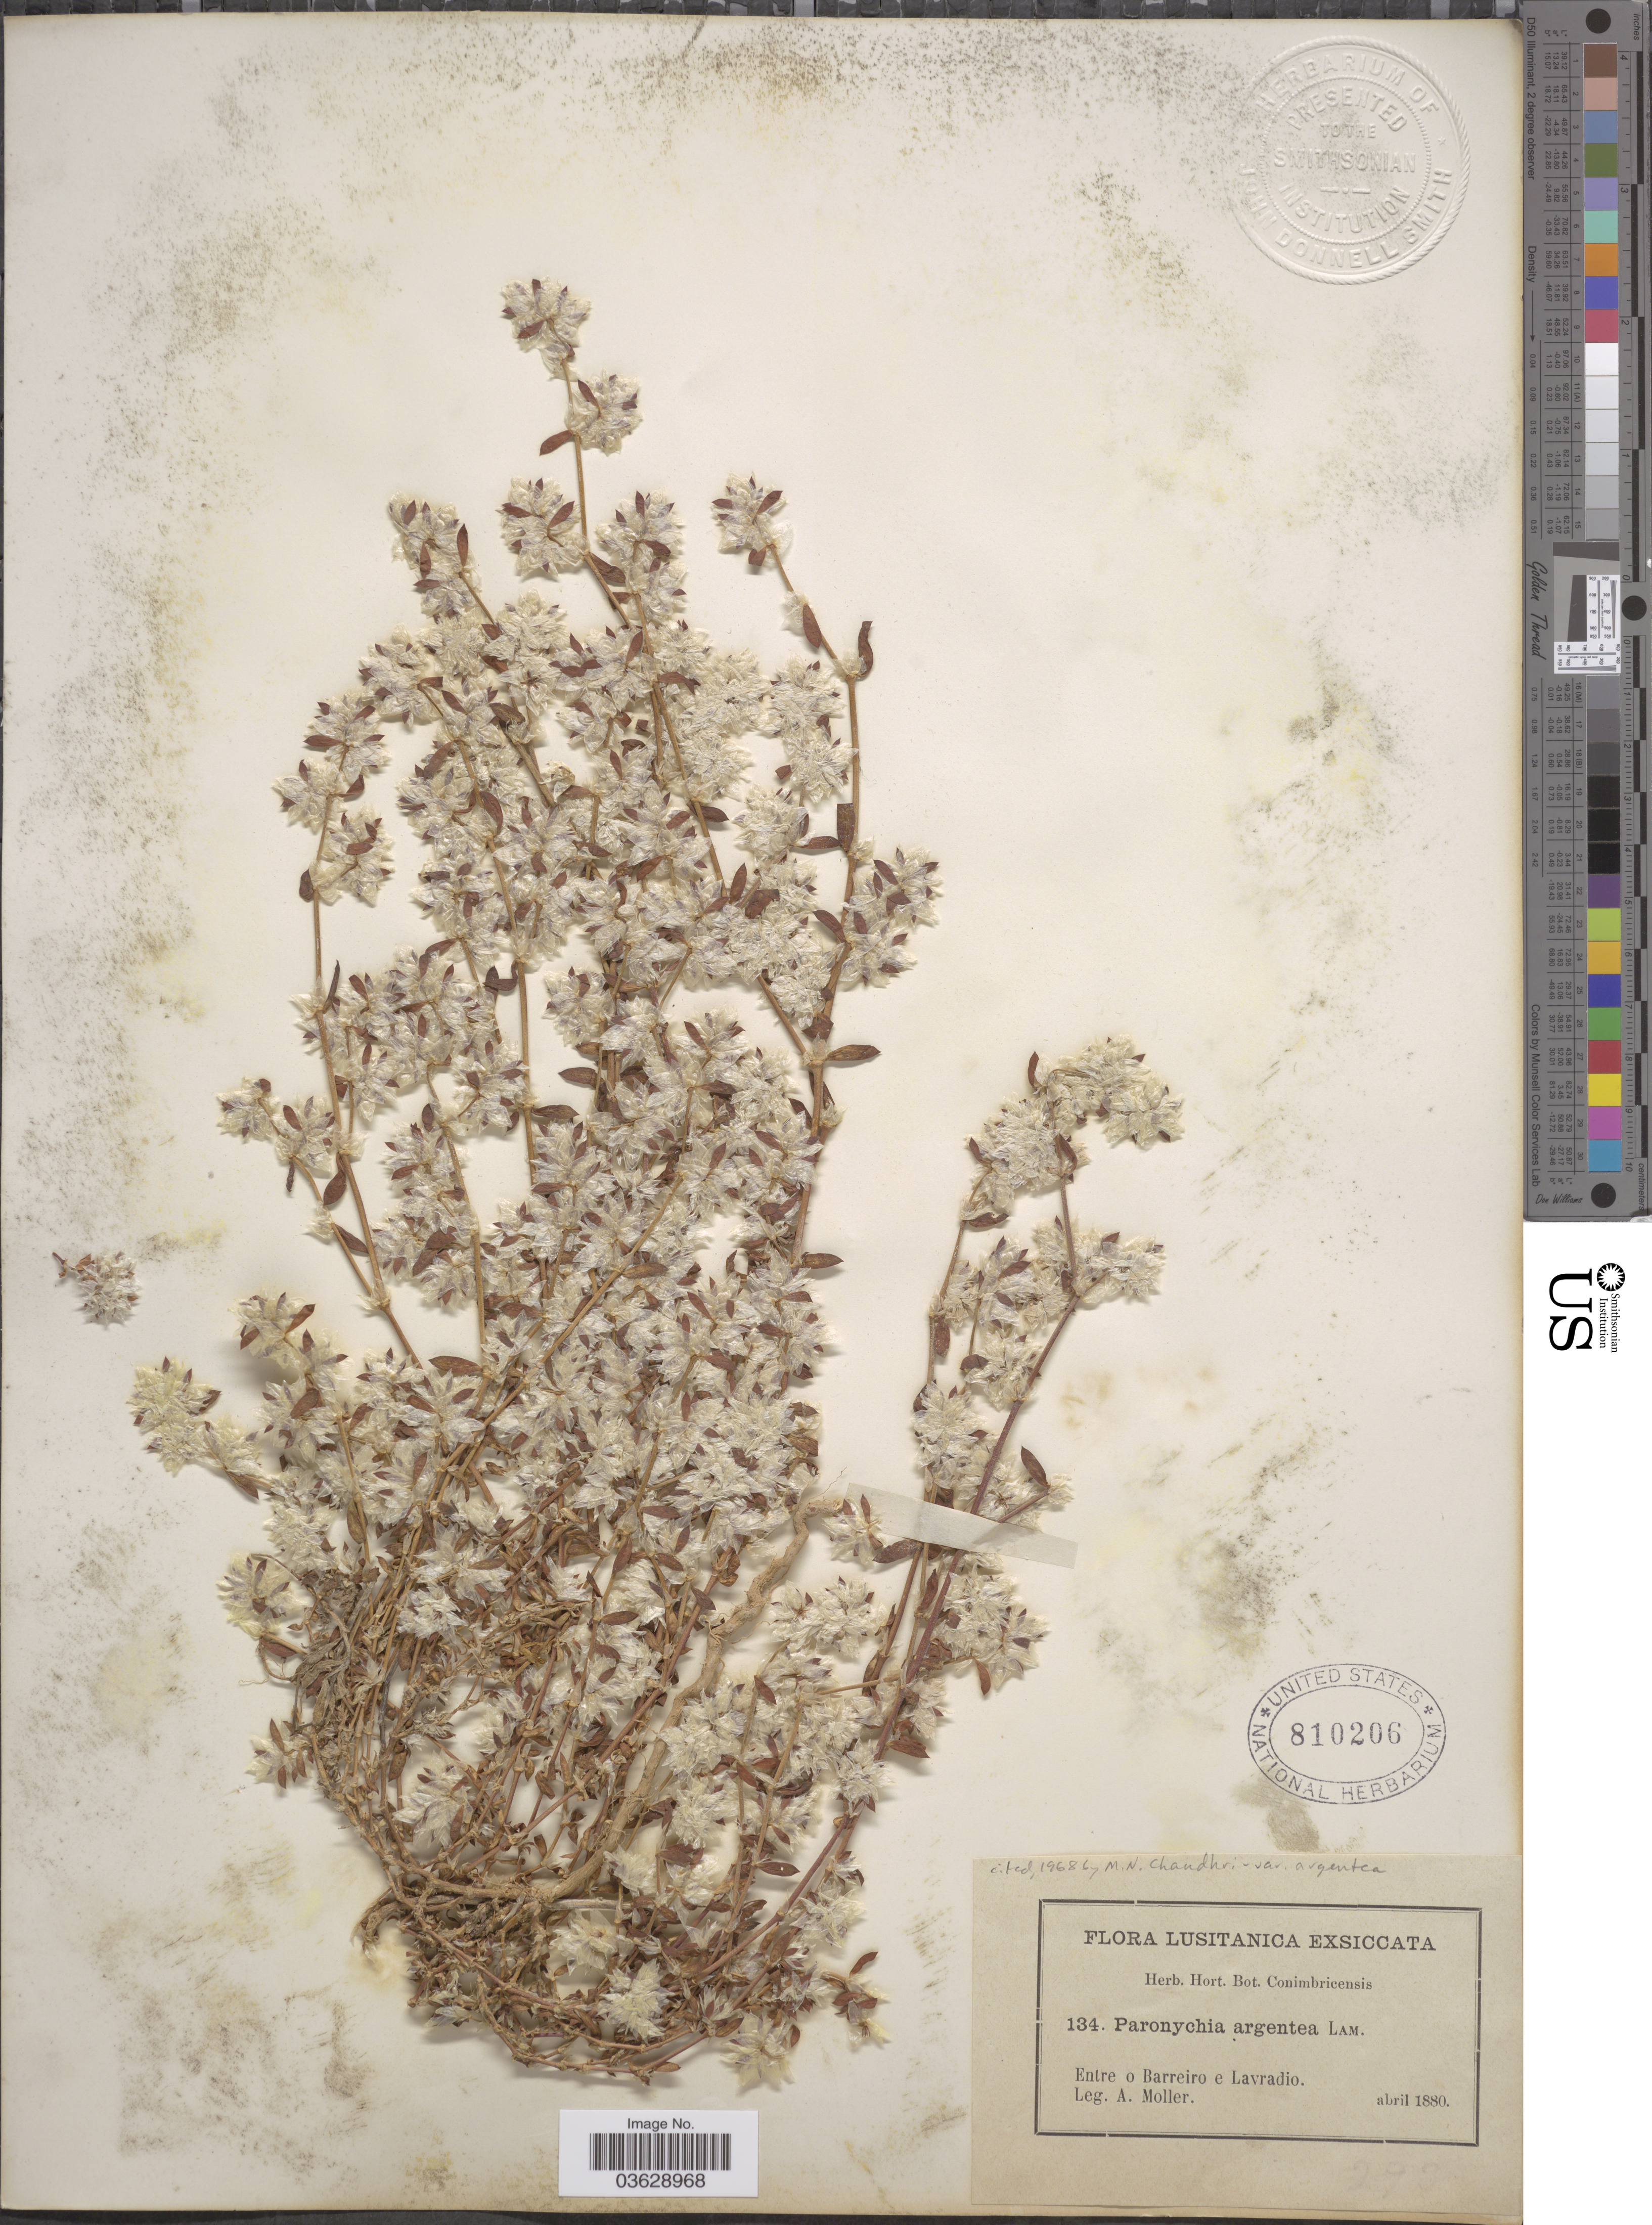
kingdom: Plantae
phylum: Tracheophyta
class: Magnoliopsida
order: Caryophyllales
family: Caryophyllaceae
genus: Paronychia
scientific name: Paronychia argentea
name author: Lam.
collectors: A. Moller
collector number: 134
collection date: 1880-04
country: Portugal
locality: Lusitanica. Entre o Barreiro e Lavradio.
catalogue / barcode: US 810206